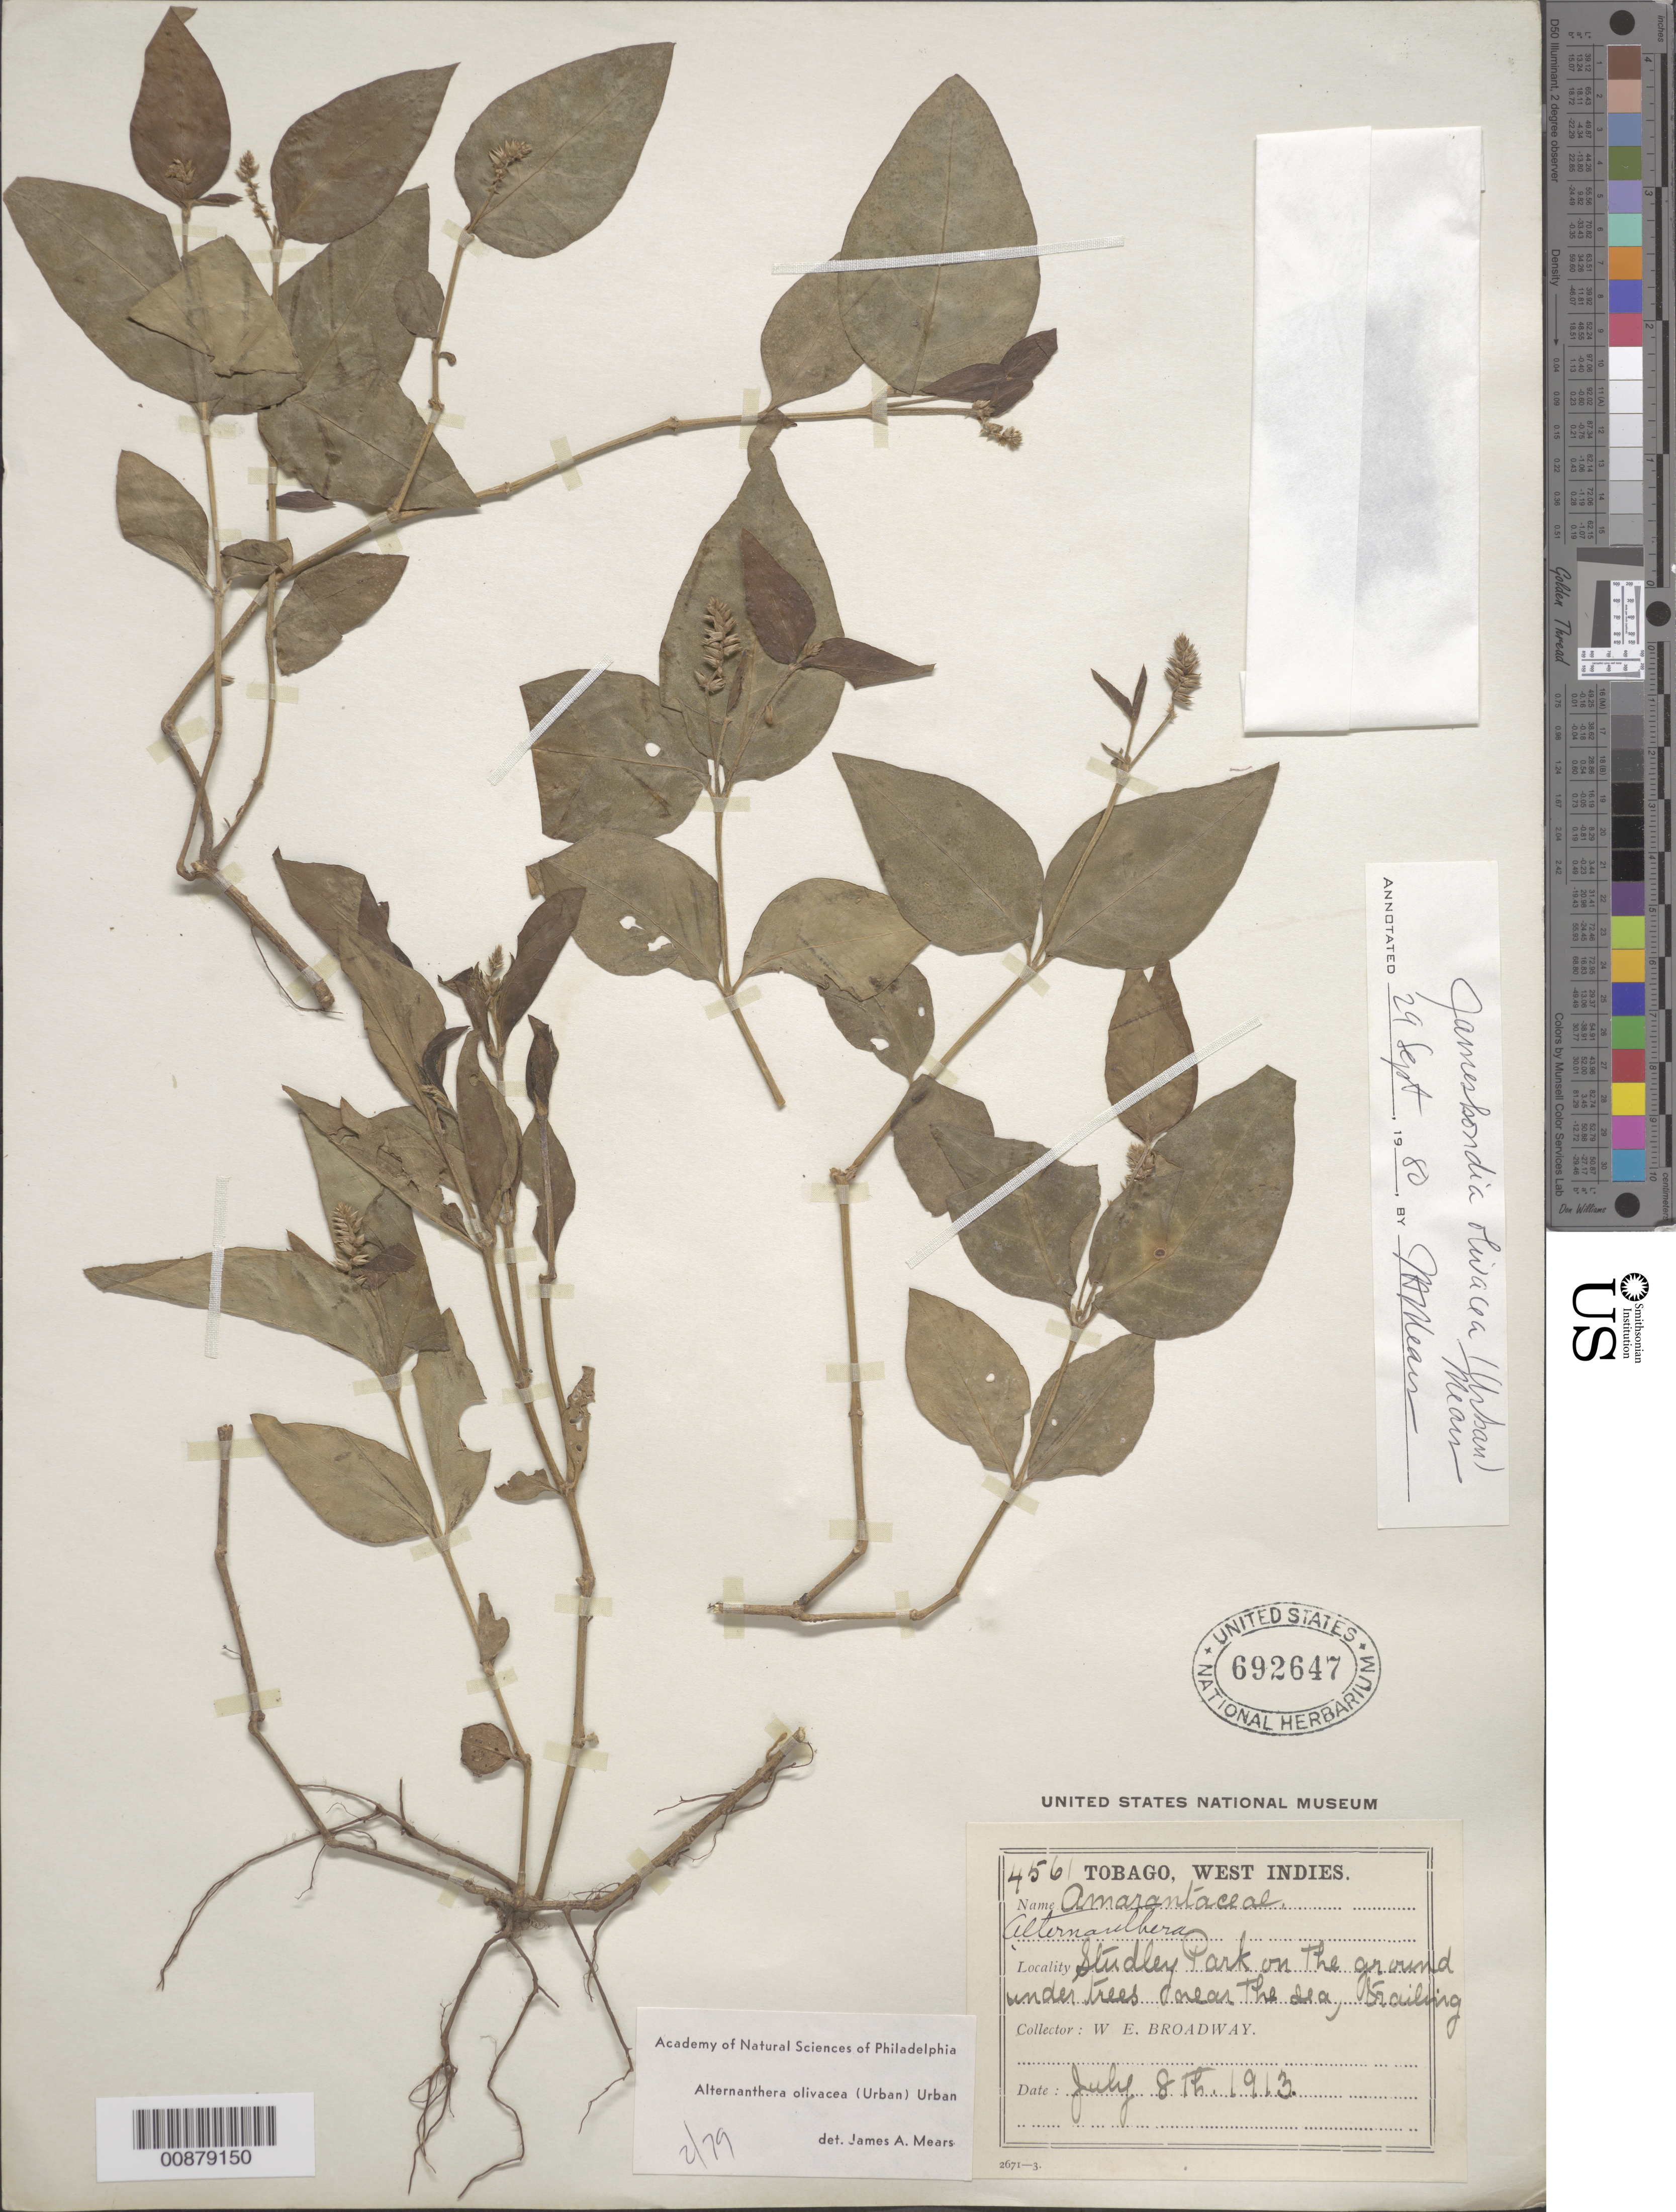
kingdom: Plantae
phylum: Tracheophyta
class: Magnoliopsida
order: Caryophyllales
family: Amaranthaceae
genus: Alternanthera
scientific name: Alternanthera olivacea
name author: (Urb.) Urb.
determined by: Mears, J. A., (PH), Academy of Natural Sciences of Philadelphia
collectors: W. E. Broadway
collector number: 4561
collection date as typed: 08 Jul 1913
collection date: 1913-07-08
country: Trinidad and Tobago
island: Tobago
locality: Studley Park.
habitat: on the ground under trees near the sea.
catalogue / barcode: US 692647